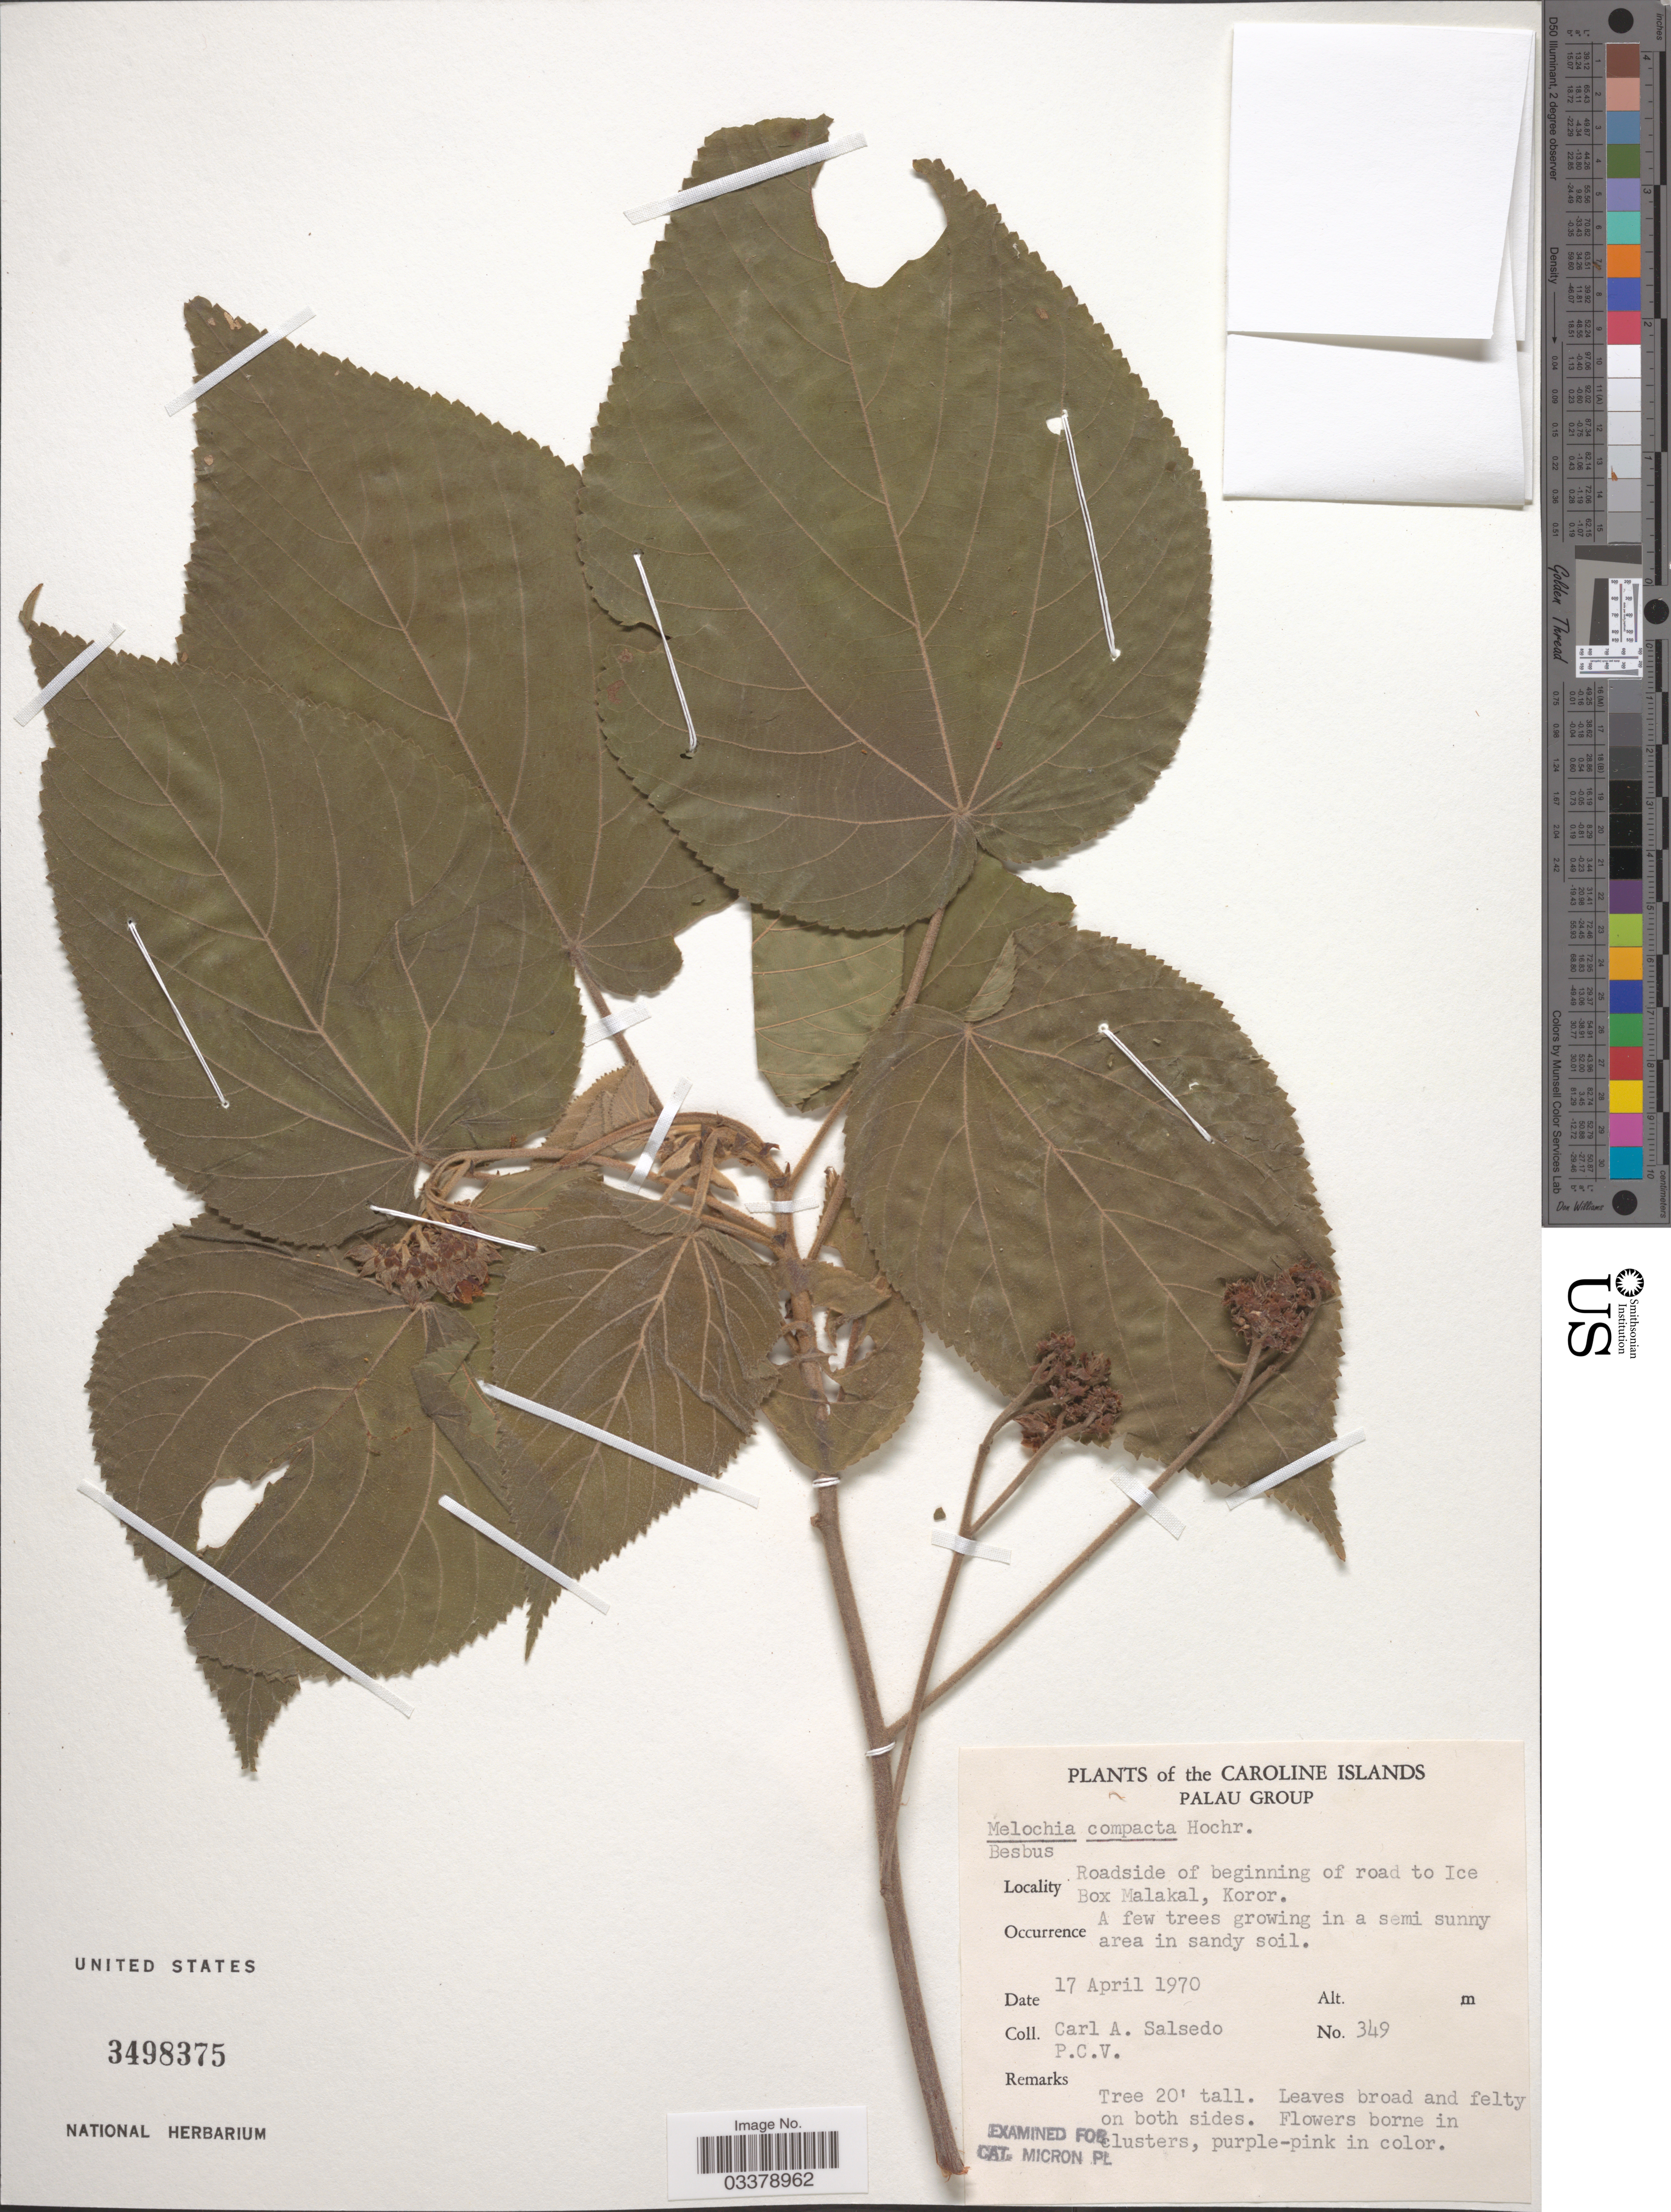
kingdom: Plantae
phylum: Tracheophyta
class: Magnoliopsida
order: Malvales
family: Malvaceae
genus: Melochia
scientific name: Melochia compacta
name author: Hochr.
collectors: C.A. Salsedo & P. C. V.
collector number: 349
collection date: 1970-04-17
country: Palau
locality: The Caroline Islands, Palau Group, Roadside of beginning of road to Ice Box Malakal, Koror.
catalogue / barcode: US 3498375